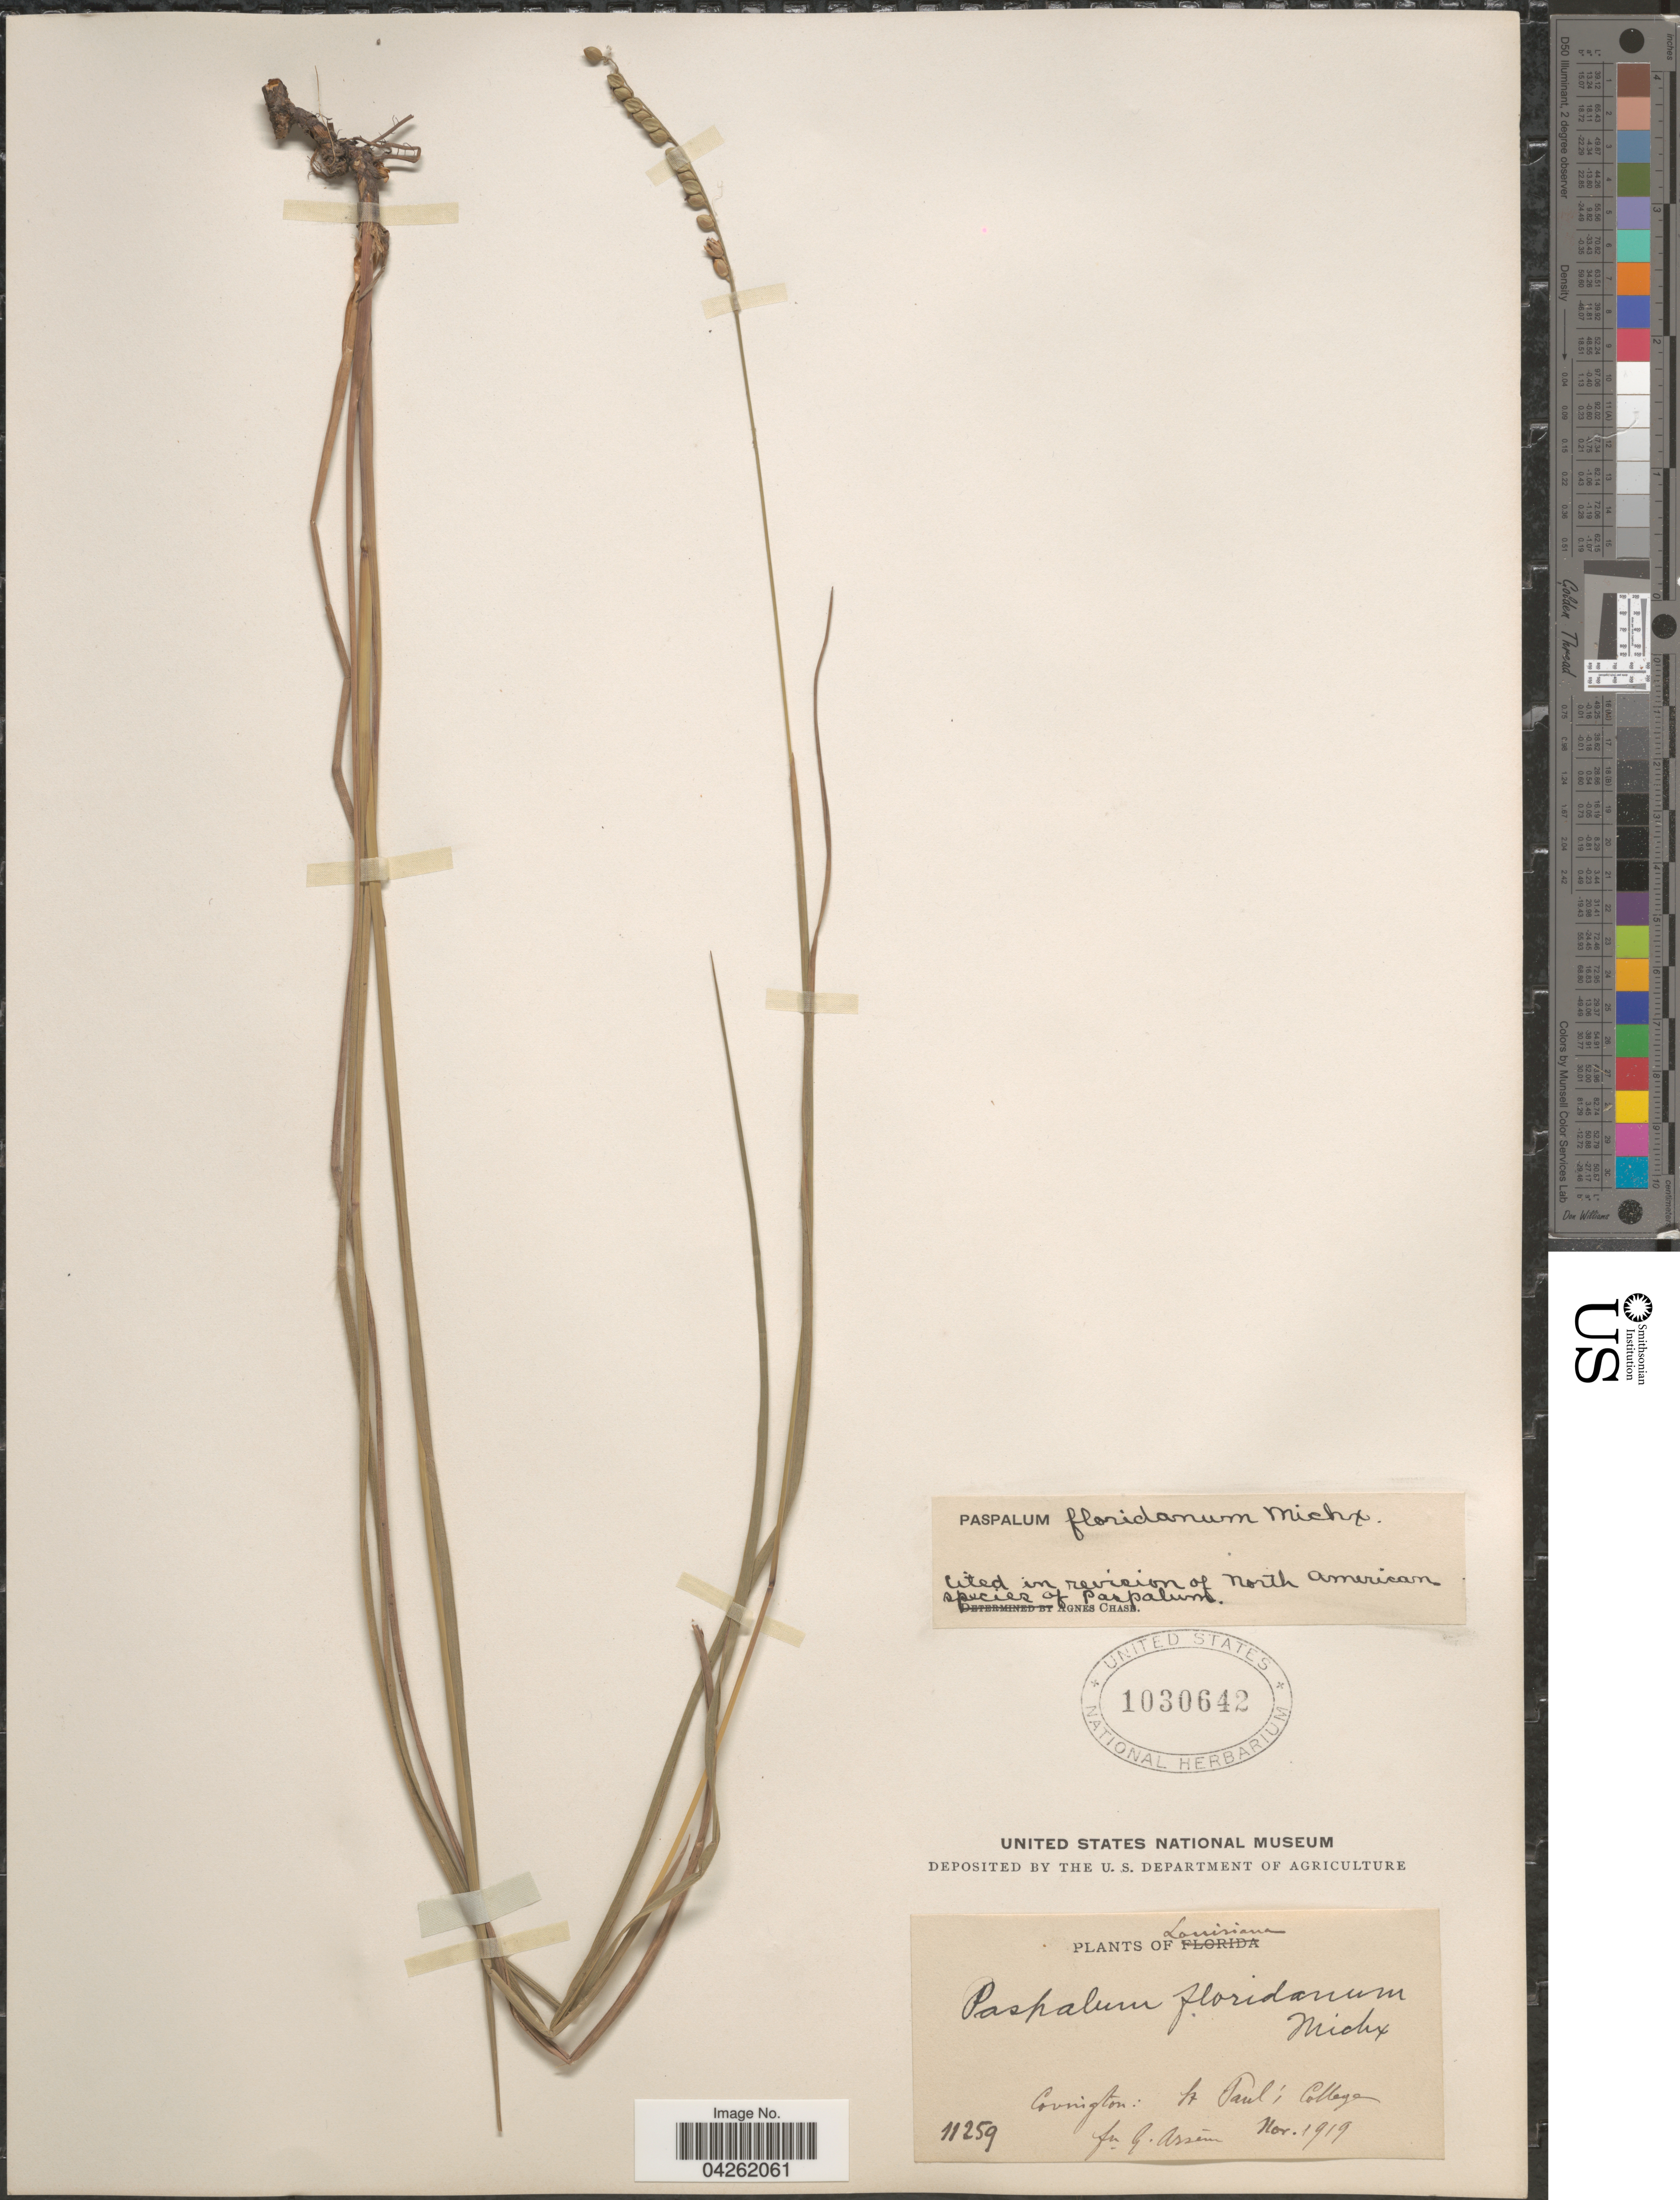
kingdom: Plantae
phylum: Tracheophyta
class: Liliopsida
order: Poales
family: Poaceae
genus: Paspalum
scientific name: Paspalum floridanum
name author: Michx.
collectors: Bro. G. Arsène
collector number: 11259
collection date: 1919-11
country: United States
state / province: Louisiana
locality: Covington: St Paul's College.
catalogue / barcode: US 1030642